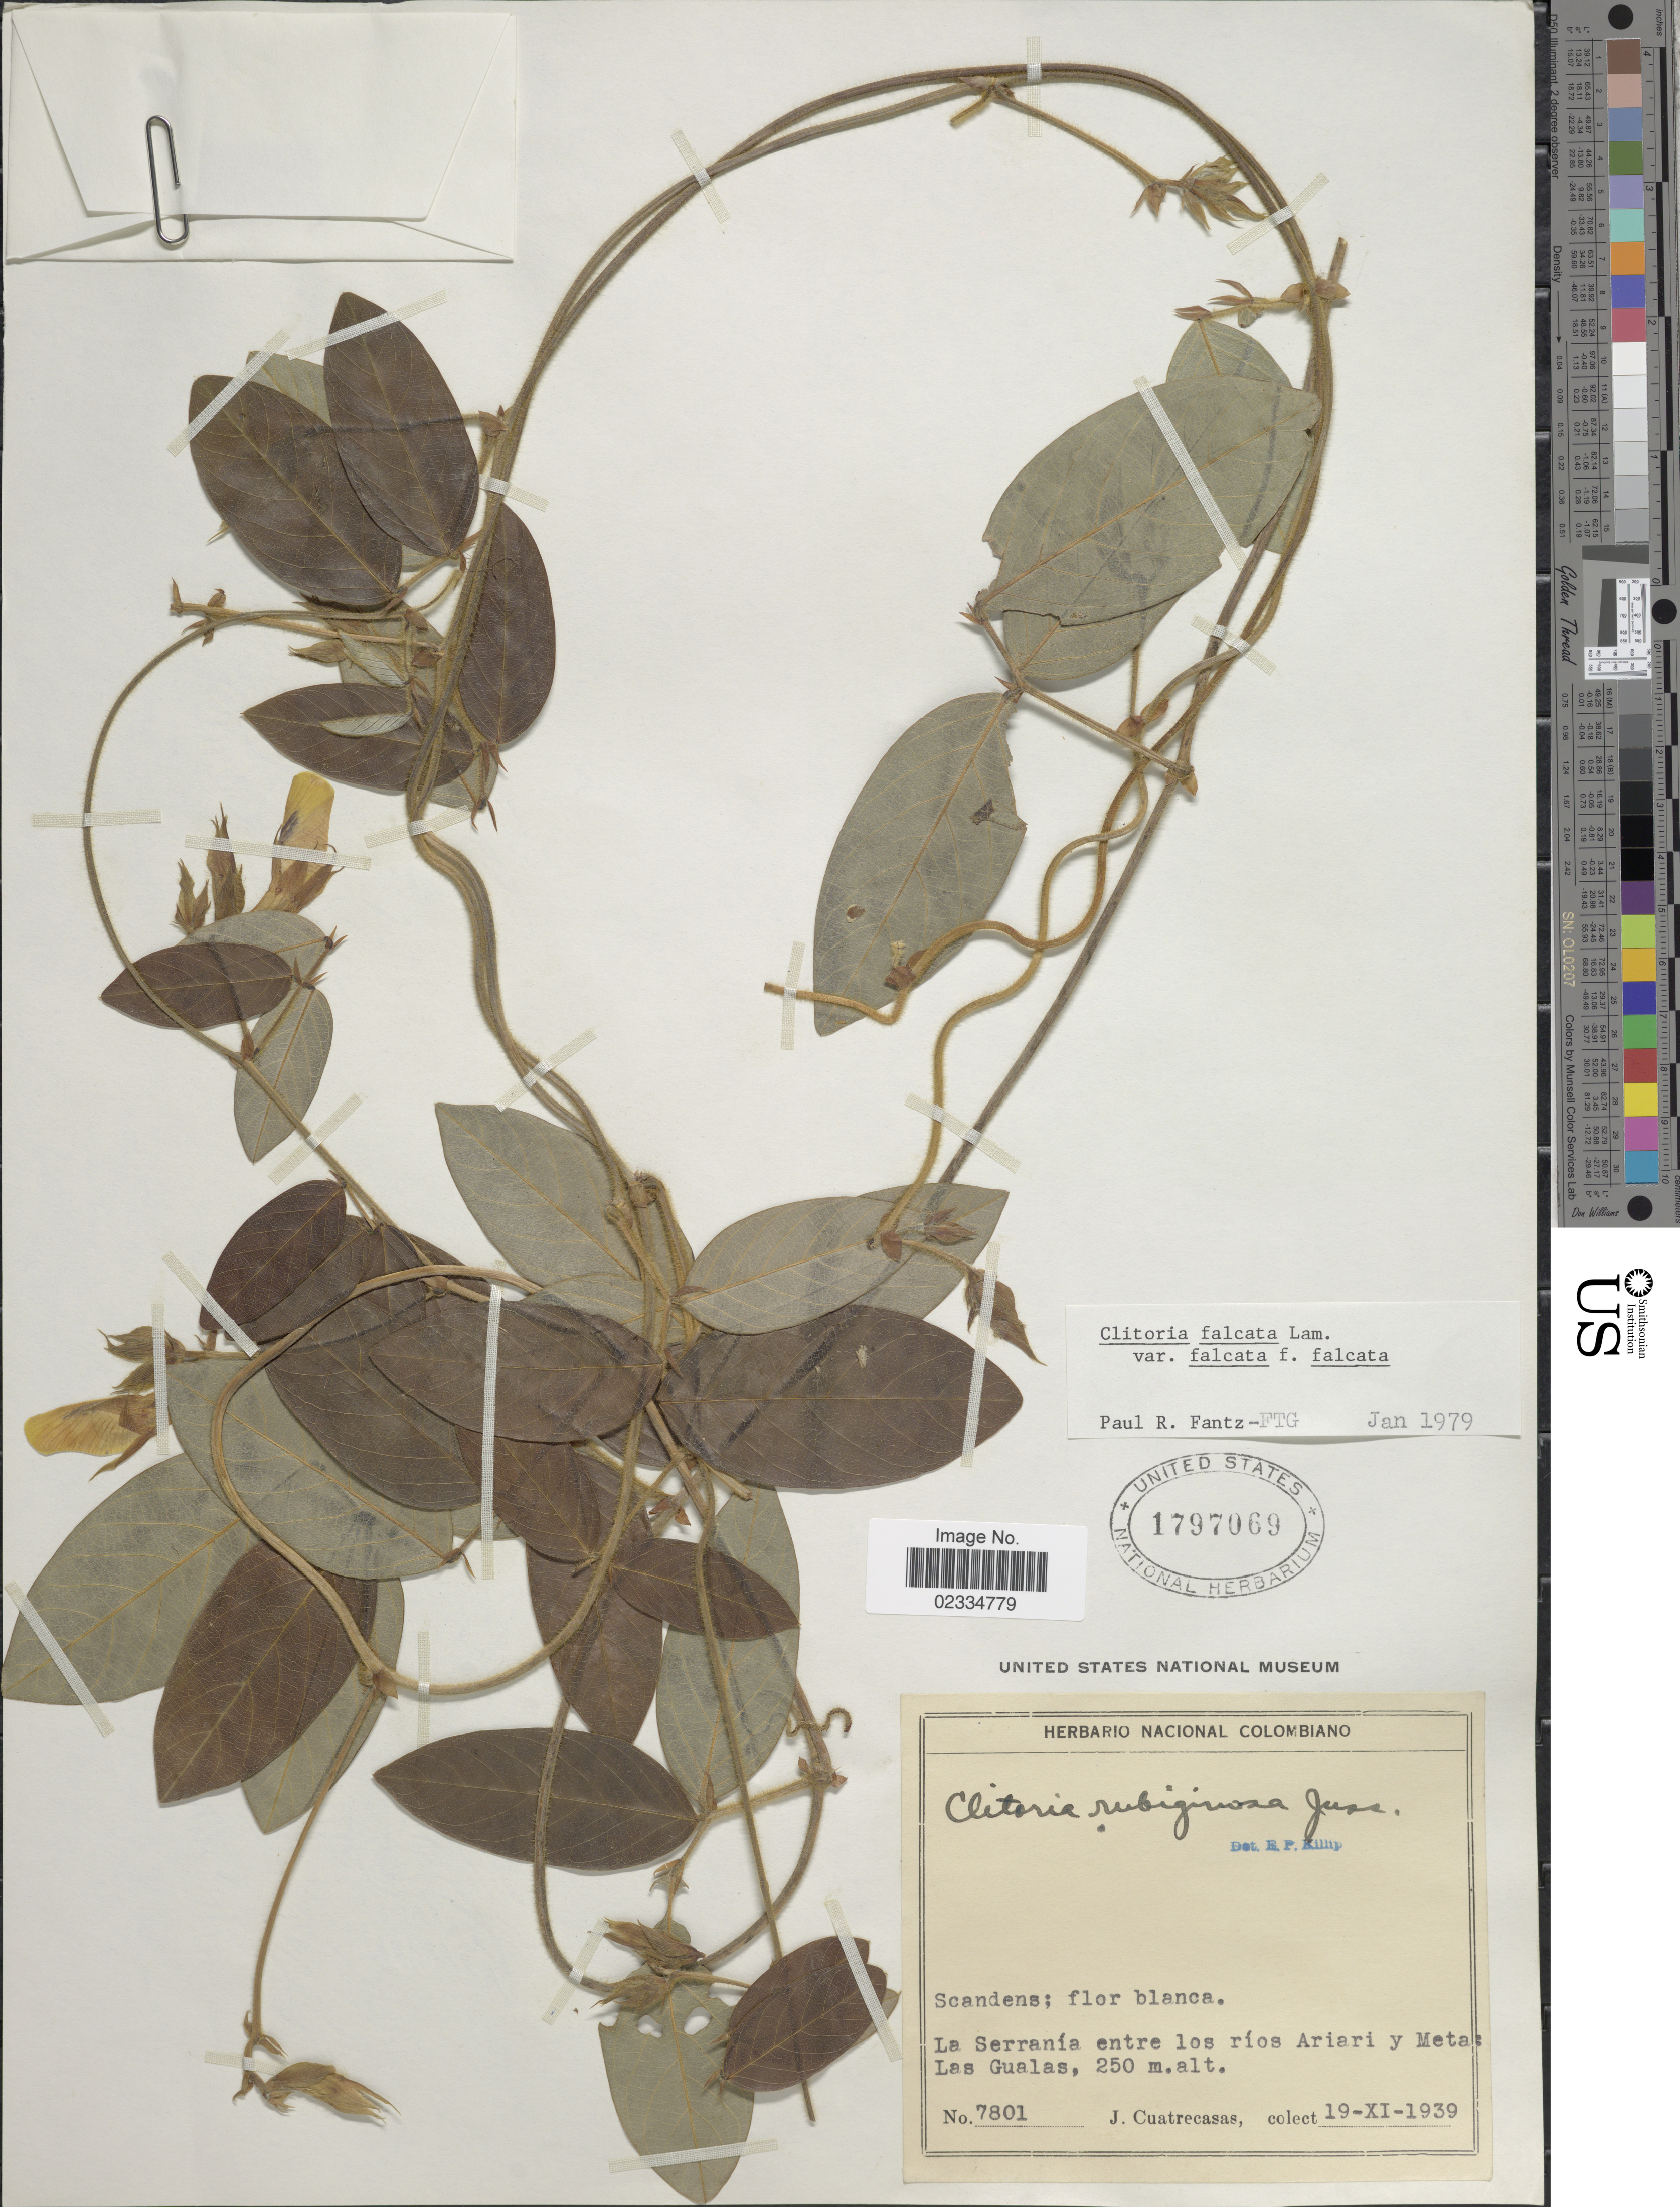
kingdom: Plantae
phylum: Tracheophyta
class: Magnoliopsida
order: Fabales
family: Fabaceae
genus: Clitoria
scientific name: Clitoria falcata var. falcata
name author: Lam.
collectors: J. Cuatrecasas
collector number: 7801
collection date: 1939-11-19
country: Colombia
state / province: Meta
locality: La Serrania entre los rios Ariari y Meta, Las Gualas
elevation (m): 250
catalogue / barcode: US 1797069